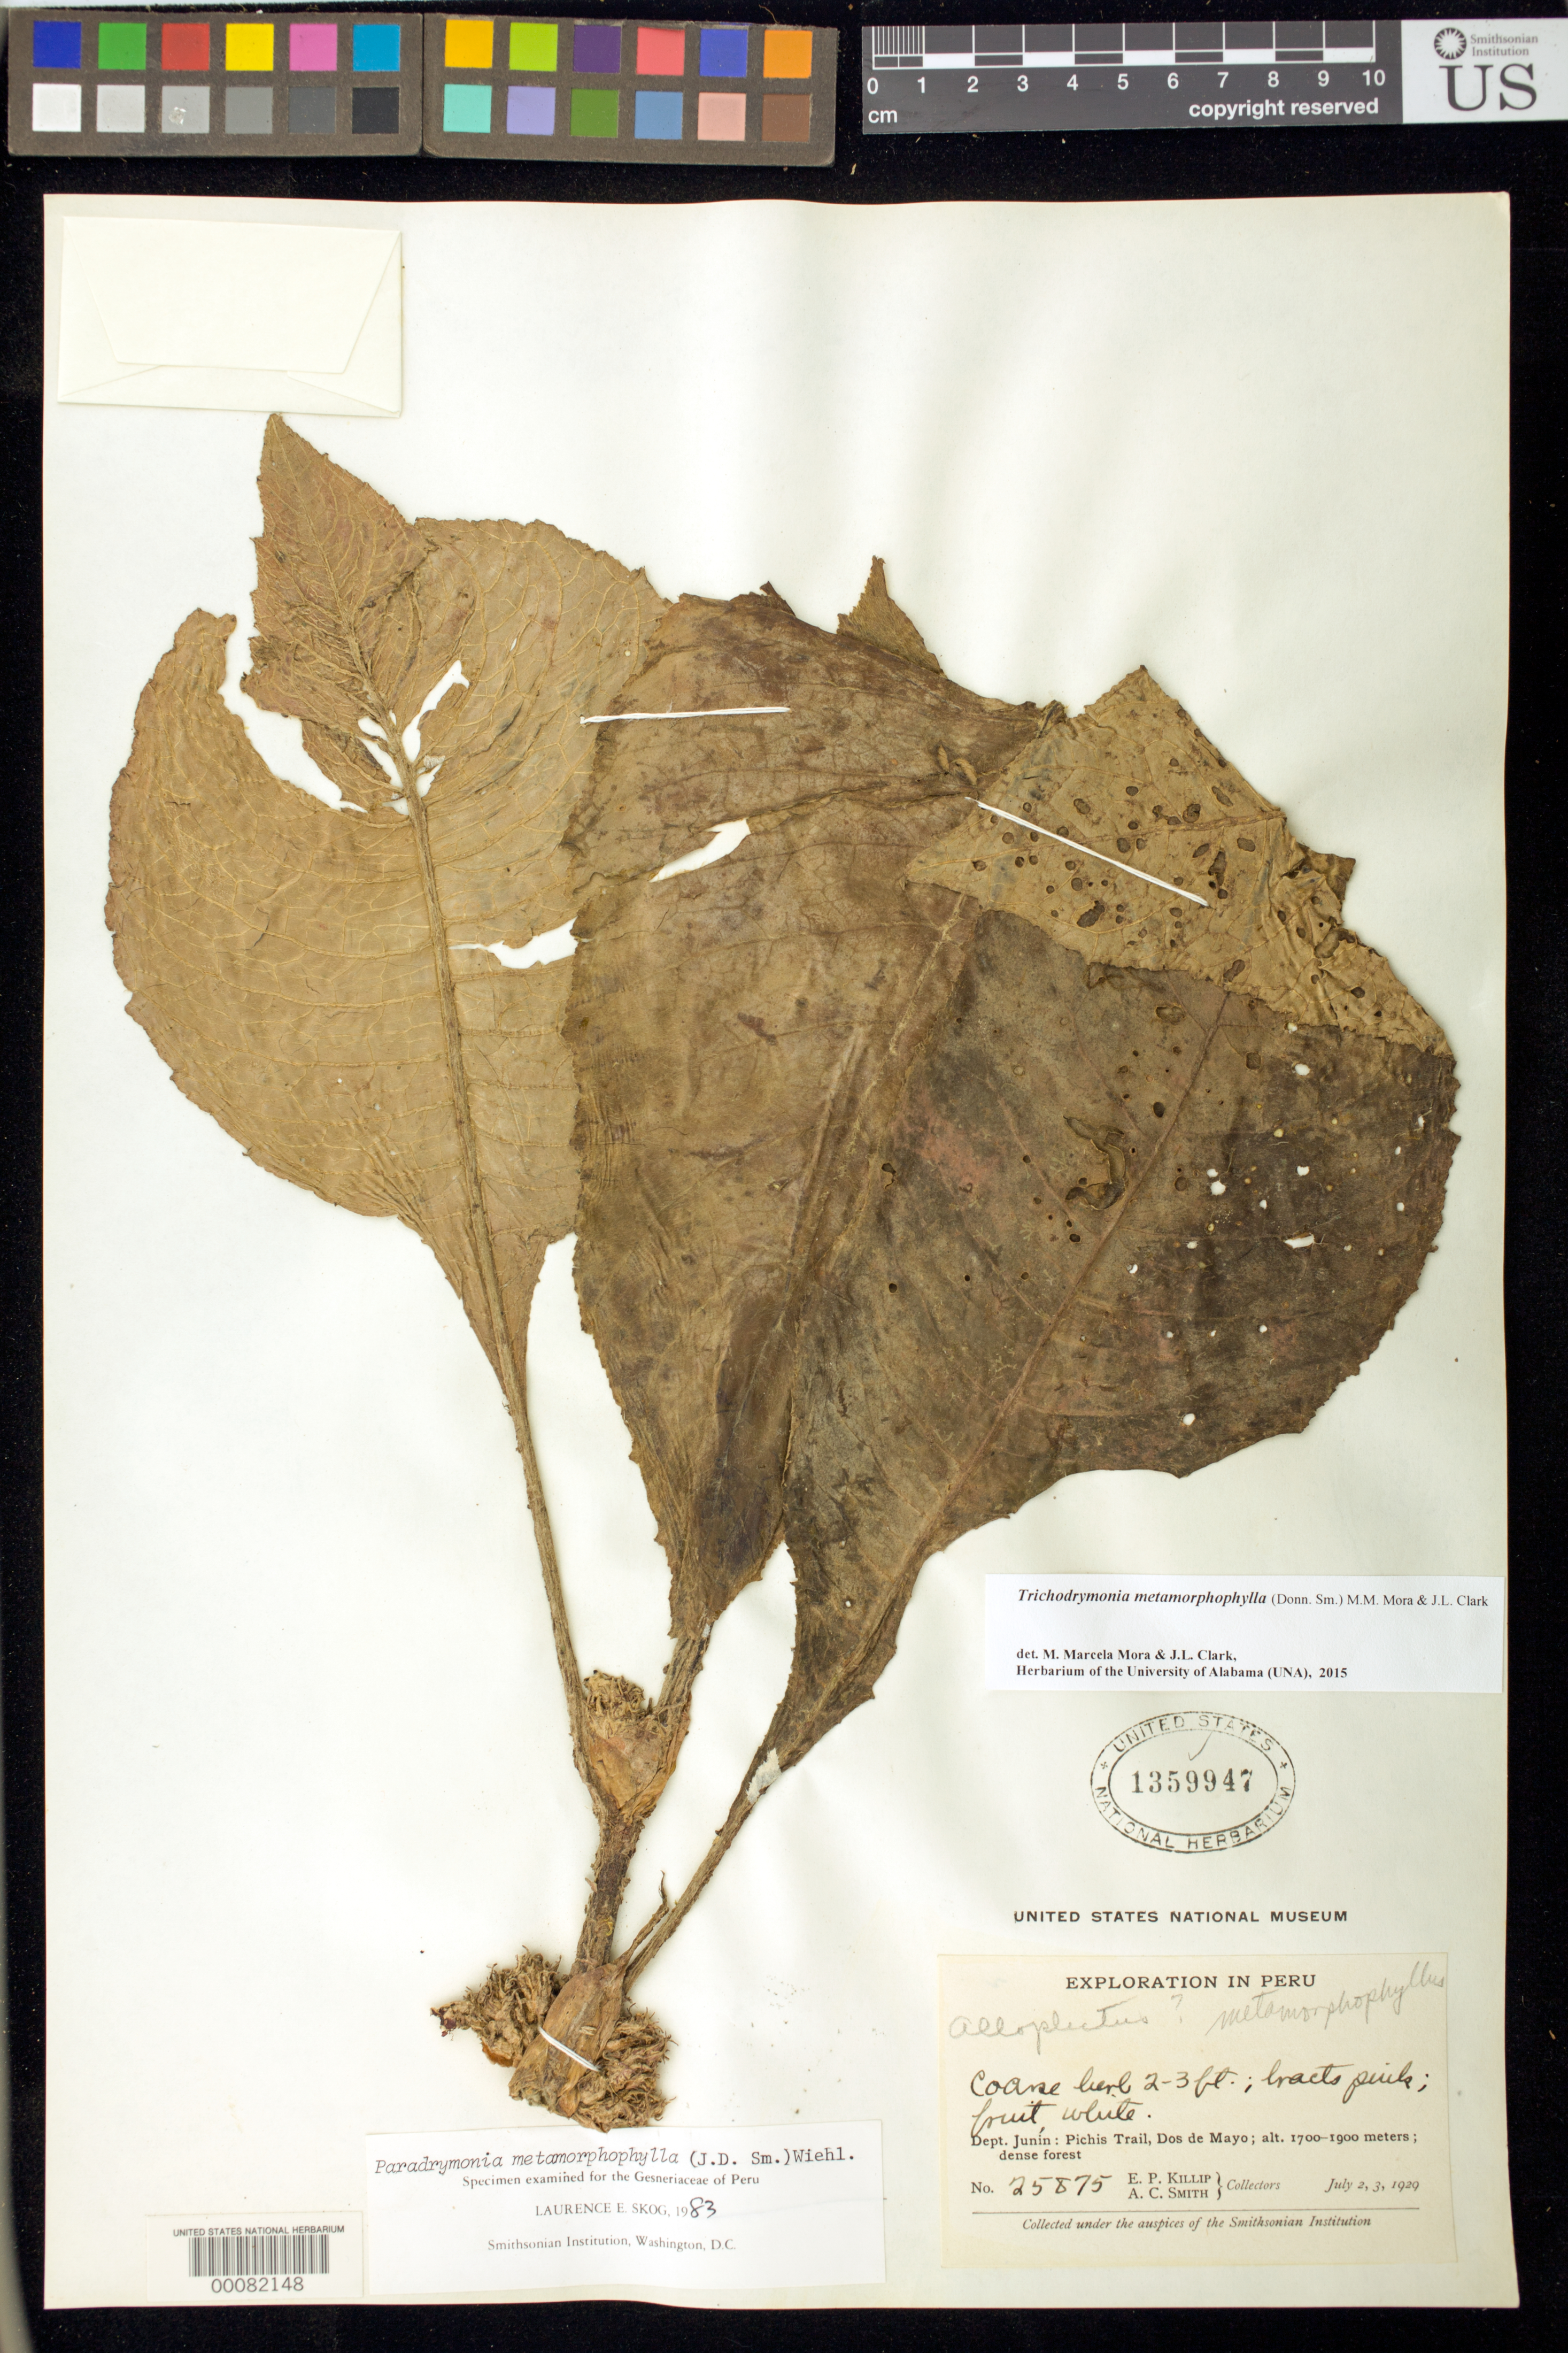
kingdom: Plantae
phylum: Tracheophyta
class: Magnoliopsida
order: Lamiales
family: Gesneriaceae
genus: Trichodrymonia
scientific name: Trichodrymonia metamorphophylla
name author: (Donn. Sm.) M.M. Mora & J.L. Clark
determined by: Mora, M. M.; Clark, J. L.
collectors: E. P. Killip & A. C. Smith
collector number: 25875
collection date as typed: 2-3 Jul 1929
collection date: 1929-07-02/1929-07-03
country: Peru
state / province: Junín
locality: Pichis trail, Dos de Mayo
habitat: Dense forest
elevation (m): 1700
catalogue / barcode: US 1359947